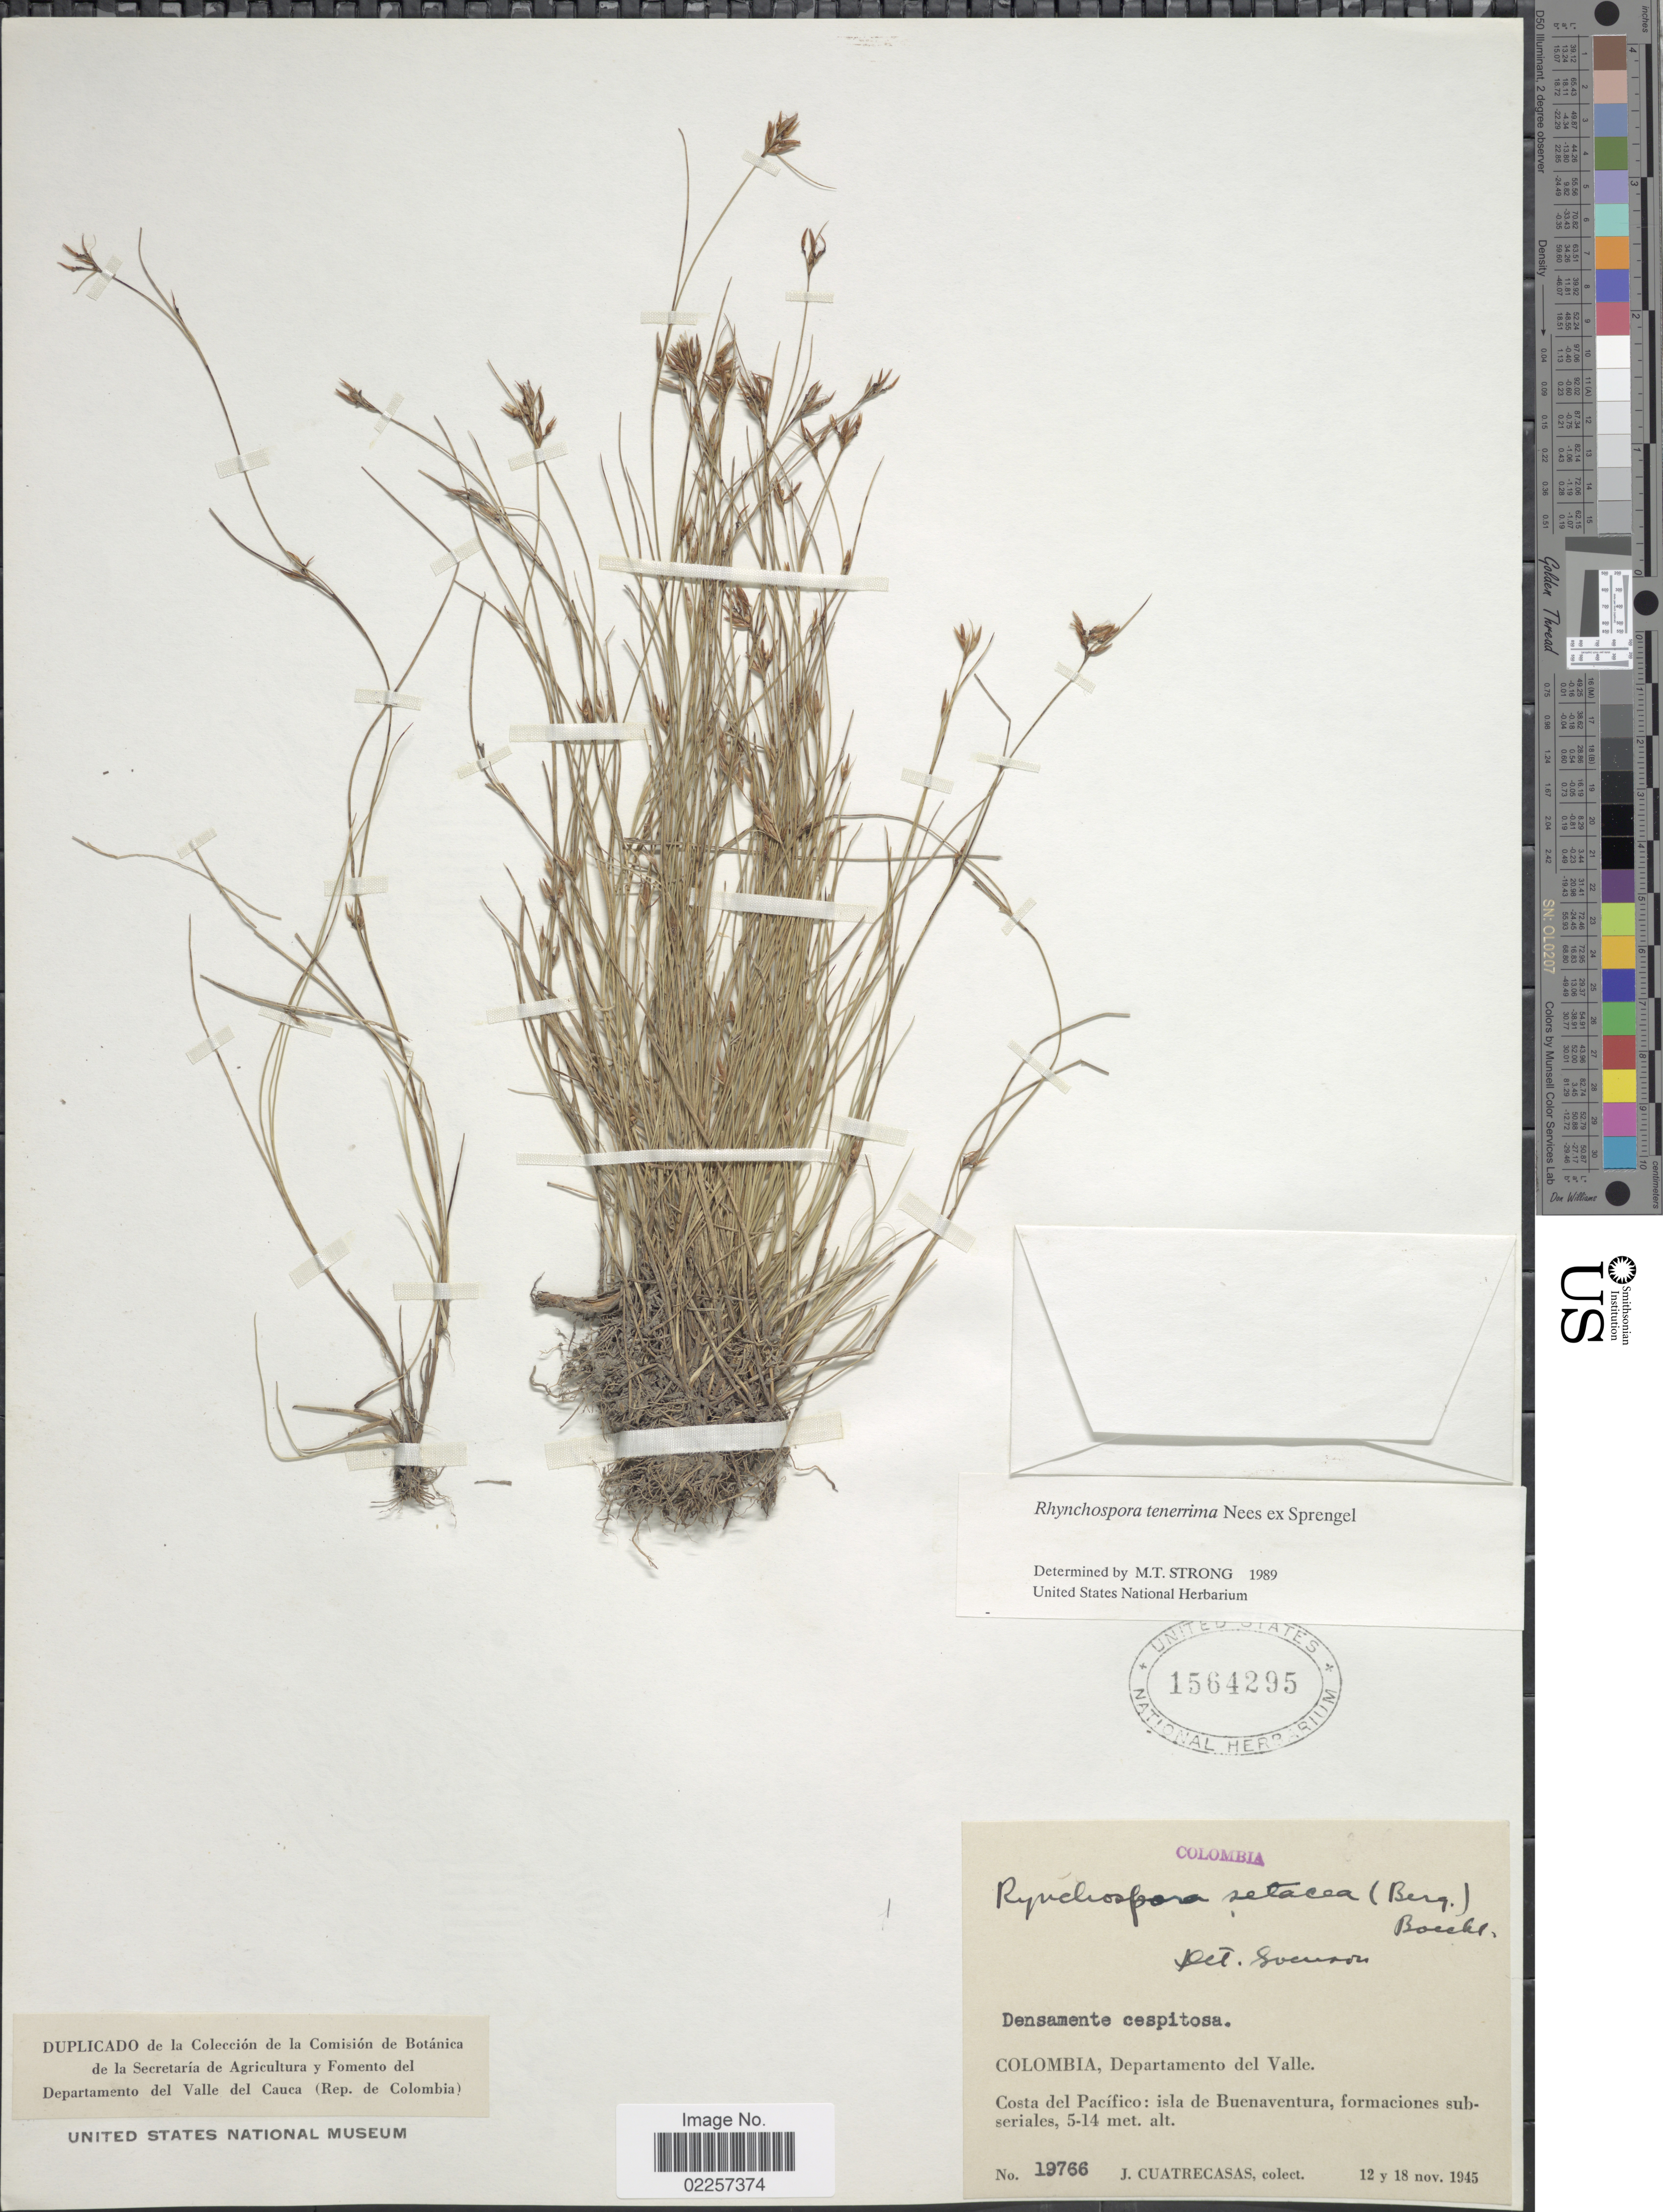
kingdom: Plantae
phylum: Tracheophyta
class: Liliopsida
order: Poales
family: Cyperaceae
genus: Rhynchospora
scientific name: Rhynchospora tenerrima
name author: Nees ex Spreng.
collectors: J. Cuatrecasas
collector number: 19766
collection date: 1914-11-12/1945-11-18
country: Colombia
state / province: Valle del Cauca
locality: Departamento del Valle, Costa del Pacifico: isla de Buenaventura, formaciones sibseriales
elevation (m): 5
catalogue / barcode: US 1564295